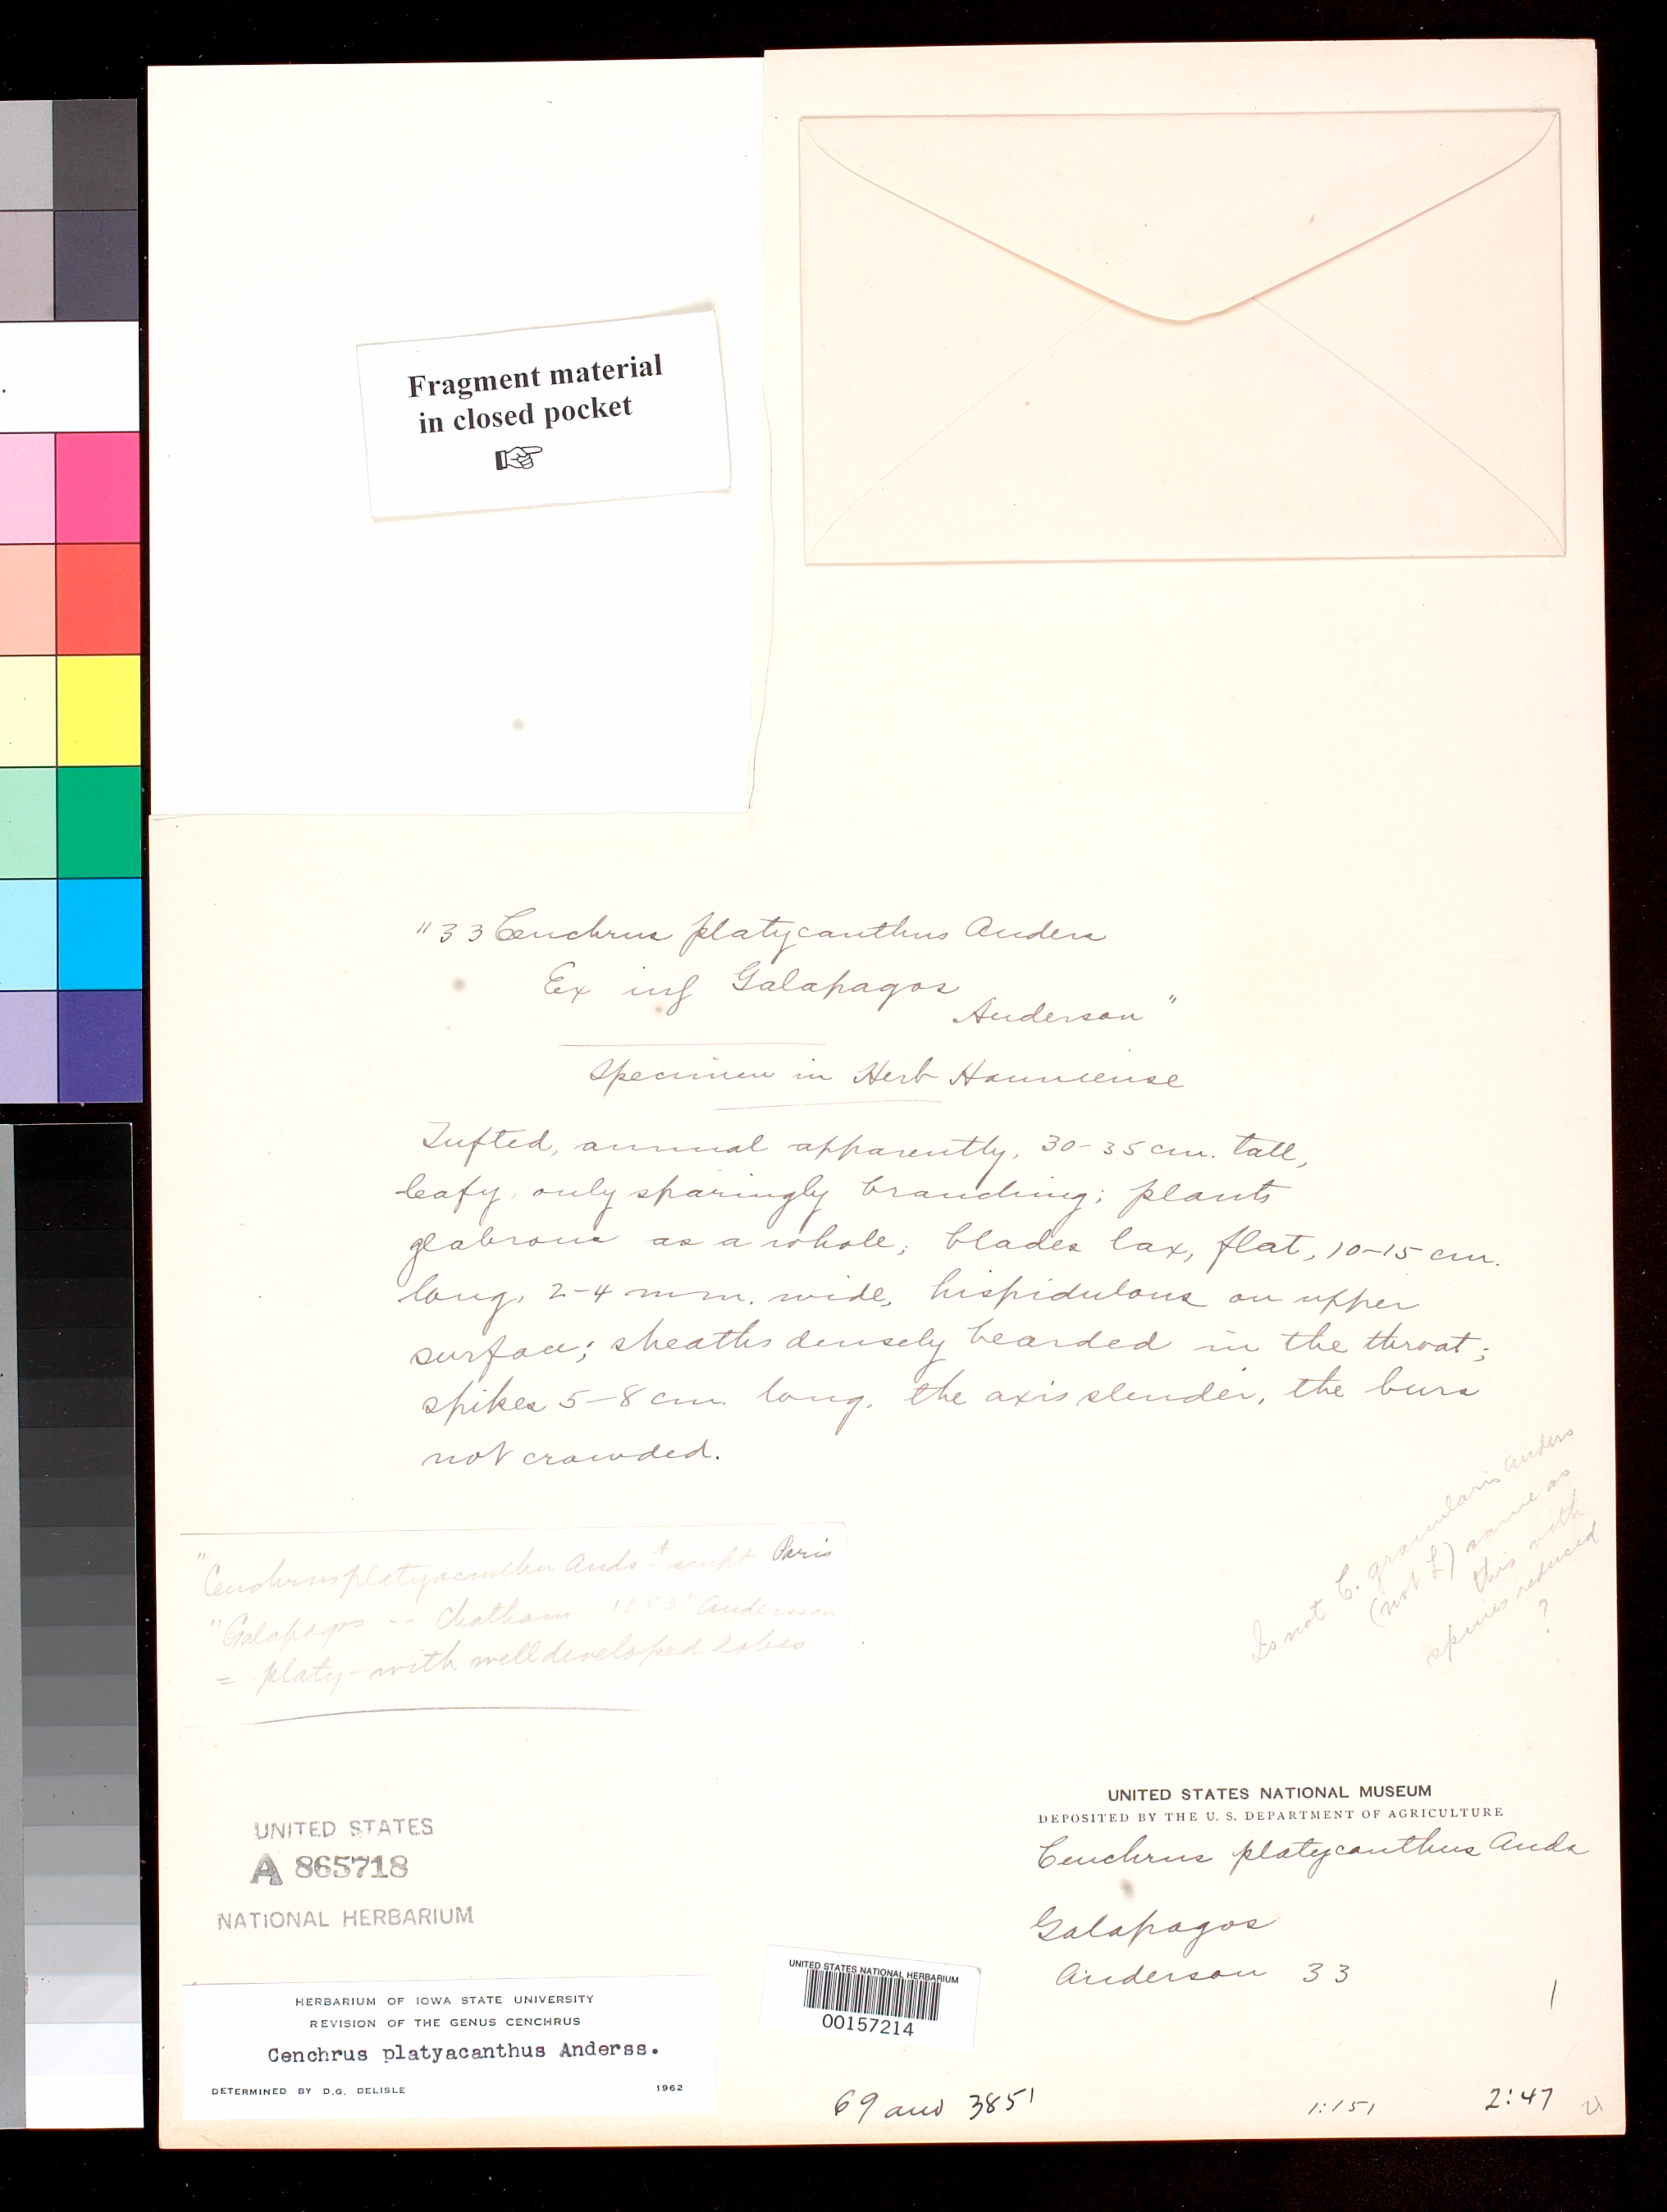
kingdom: Plantae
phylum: Tracheophyta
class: Liliopsida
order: Poales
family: Poaceae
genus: Cenchrus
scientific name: Cenchrus platyacanthus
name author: Andersson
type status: Type Fragment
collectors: N. J. Andersson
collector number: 33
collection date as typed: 1853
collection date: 1853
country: Ecuador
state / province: Colón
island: San Cristóbal [Chatham]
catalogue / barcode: US 865718A